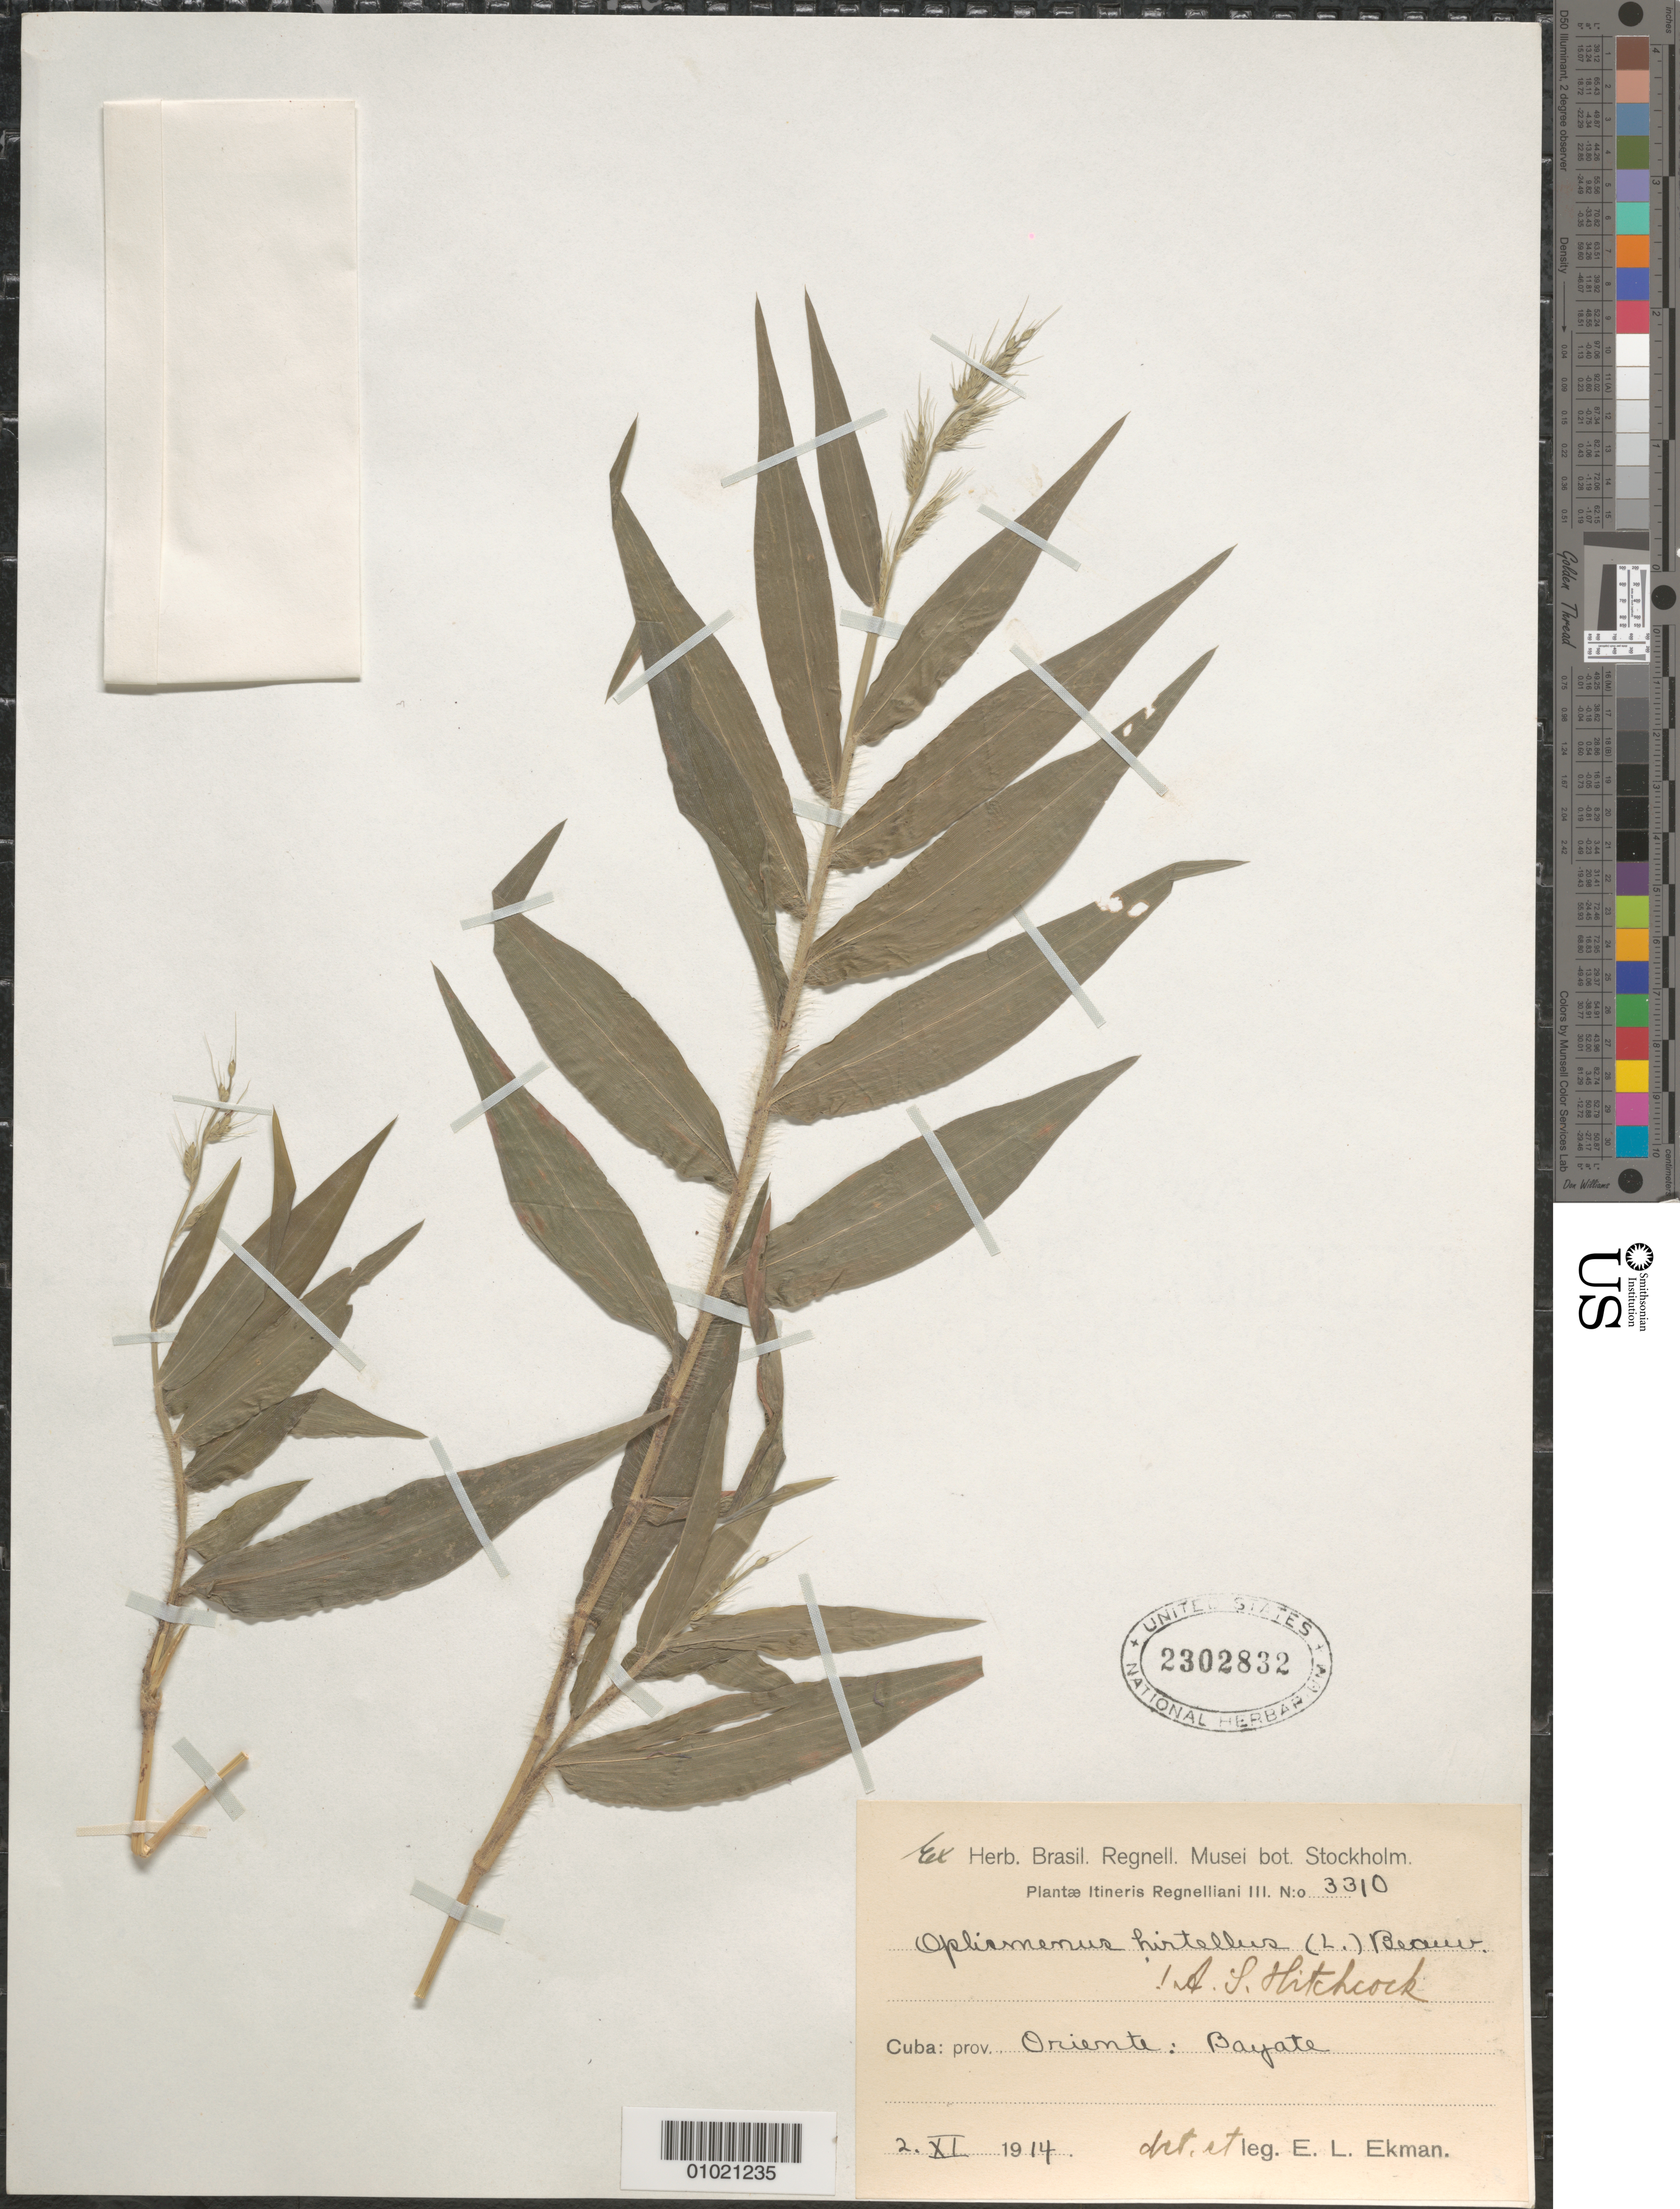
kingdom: Plantae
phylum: Tracheophyta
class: Liliopsida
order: Poales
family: Poaceae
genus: Oplismenus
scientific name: Oplismenus hirtellus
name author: (L.) P. Beauv.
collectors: E. L. Ekman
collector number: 3310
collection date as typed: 02 Nov 1914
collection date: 1914-11-02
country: Cuba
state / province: Oriente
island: Cuba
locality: Bayate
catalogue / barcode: US 2302832